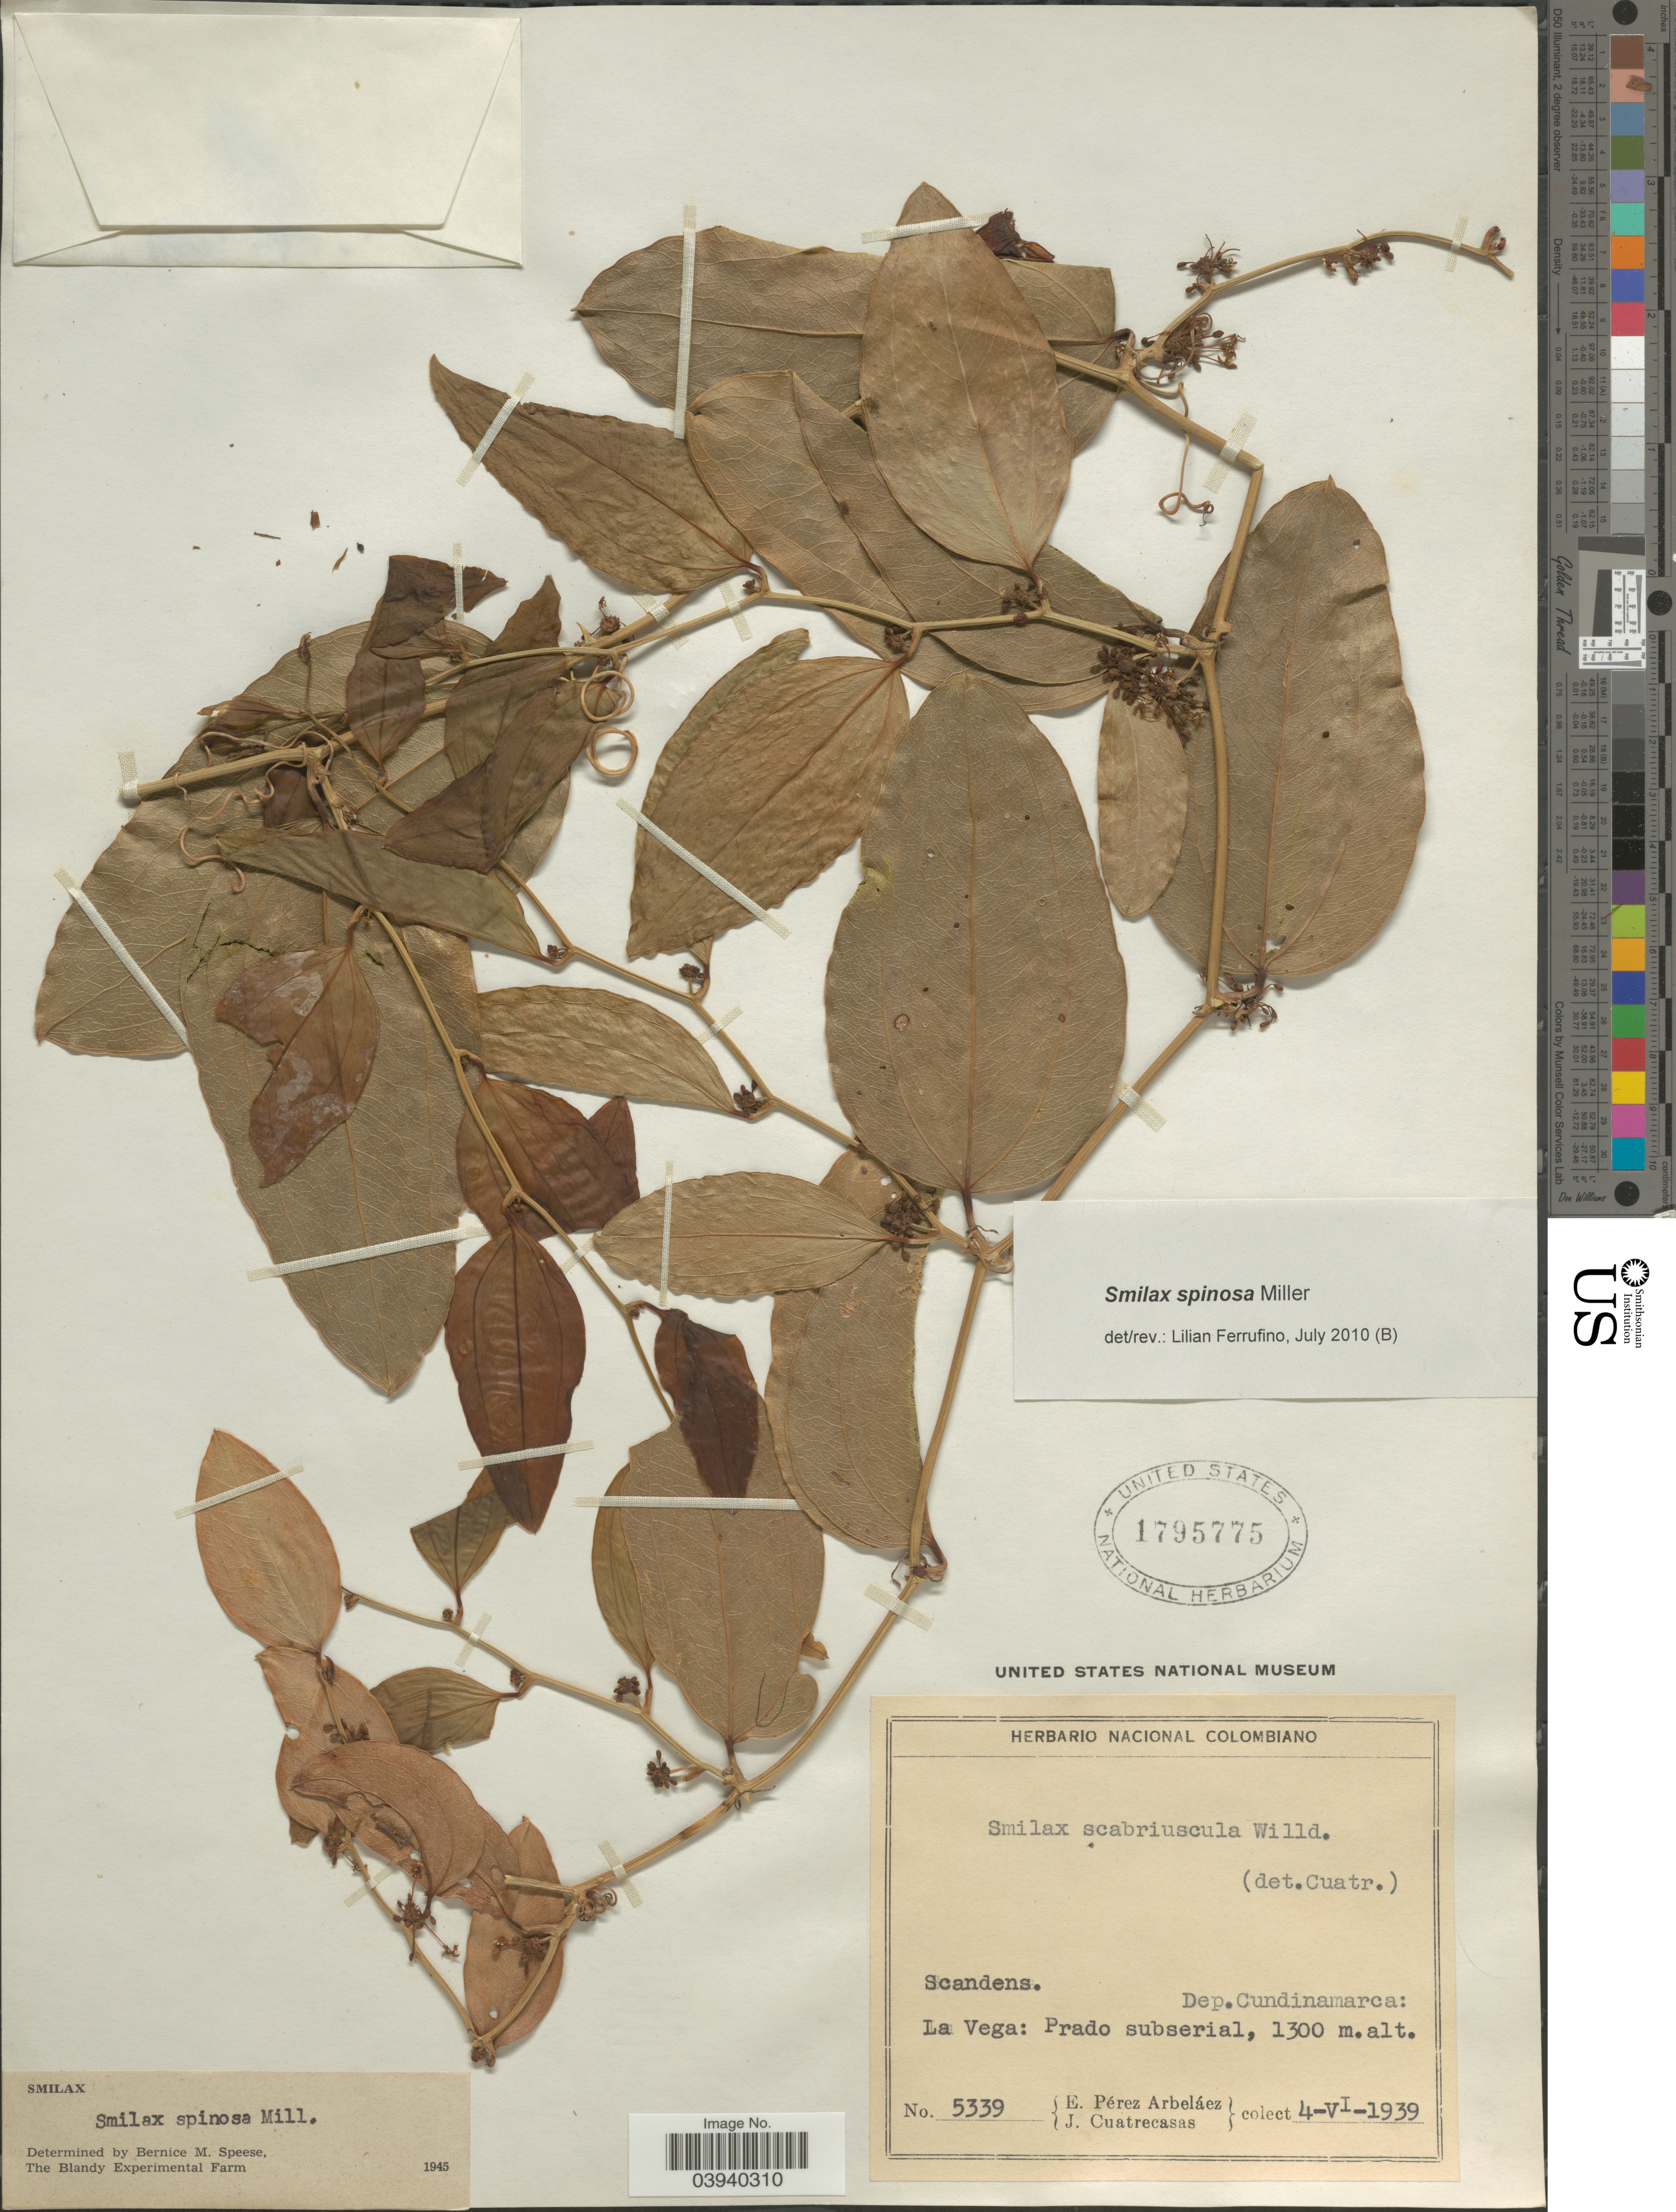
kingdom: Plantae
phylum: Tracheophyta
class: Liliopsida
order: Liliales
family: Smilacaceae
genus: Smilax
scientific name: Smilax spinosa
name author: Mill.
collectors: E. Pérez Arbeláez & J. Cuatrecasas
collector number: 5339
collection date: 1939-06-04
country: Colombia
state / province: Cundinamarca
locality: Dep. Cundinamarca: La Vega: Prado subserial.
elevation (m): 1300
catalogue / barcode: US 1795775